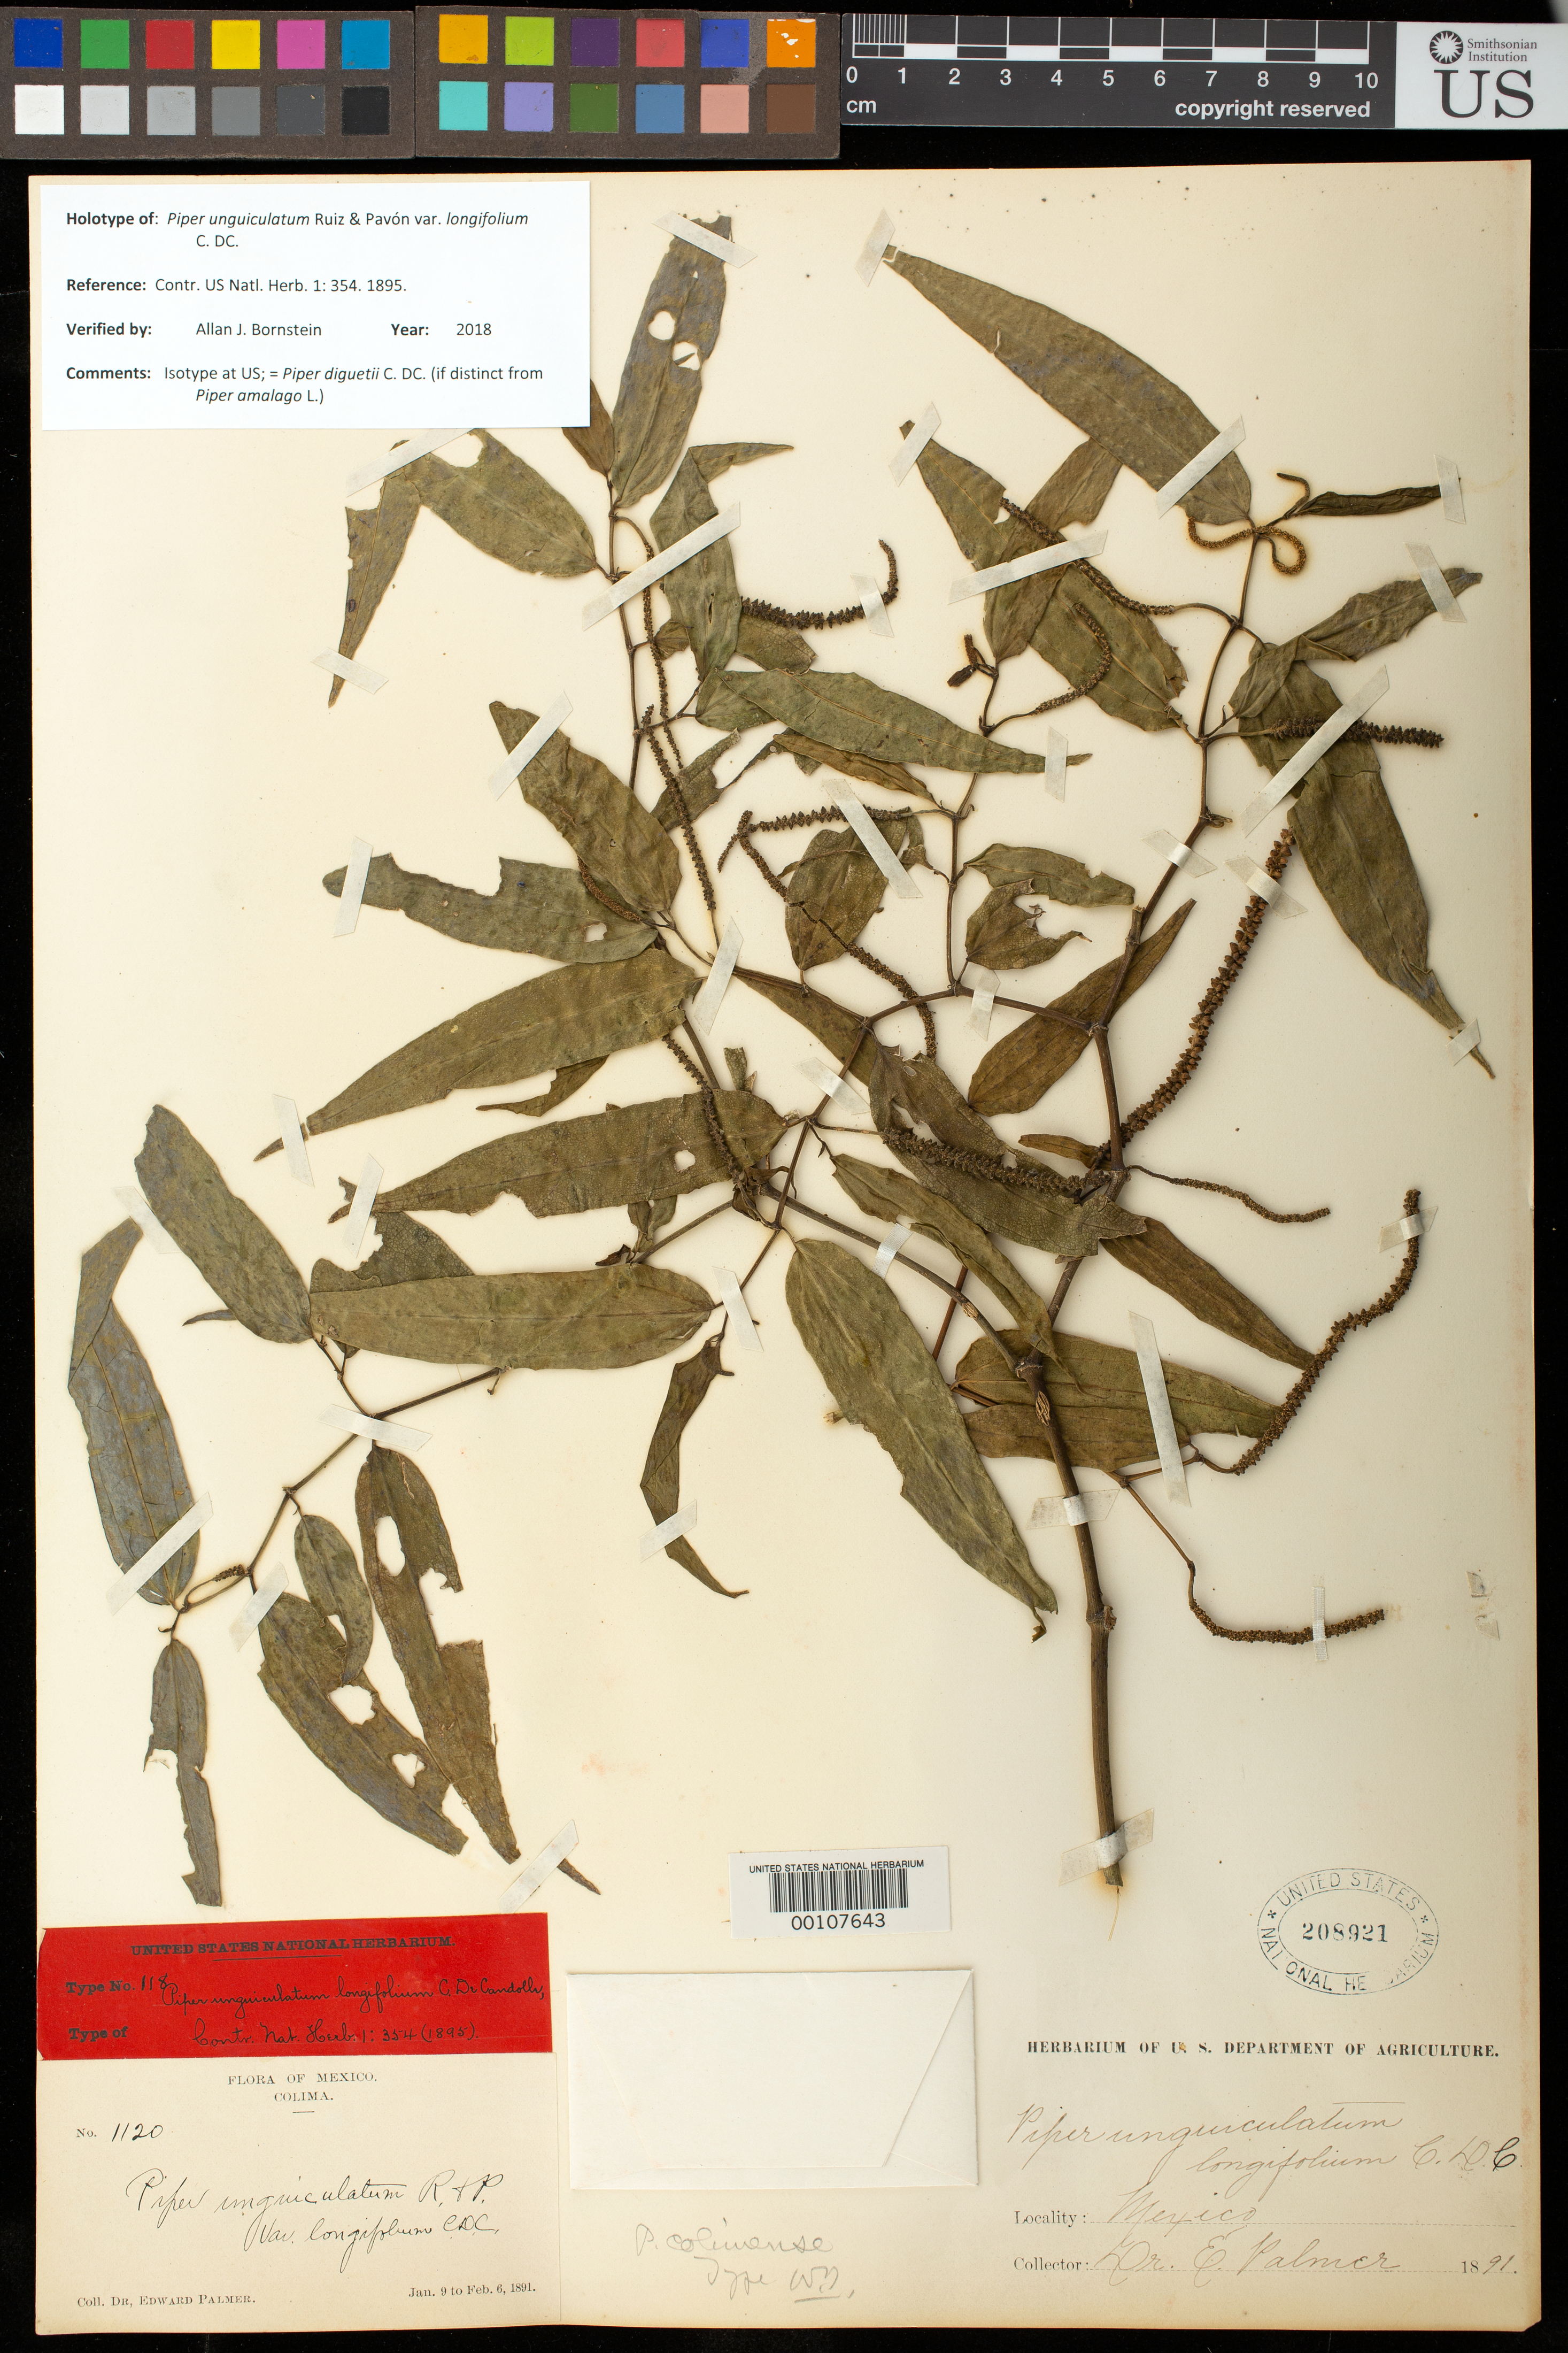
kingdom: Plantae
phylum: Tracheophyta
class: Magnoliopsida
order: Piperales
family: Piperaceae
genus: Piper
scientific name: Piper unguiculatum var. longifolium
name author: C. DC.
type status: Holotype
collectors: E. Palmer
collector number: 1120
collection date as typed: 09 Jan 1891 to 06 Feb 1891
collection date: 1891-01-09/1891-02-06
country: Mexico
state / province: Colima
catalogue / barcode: US 208921